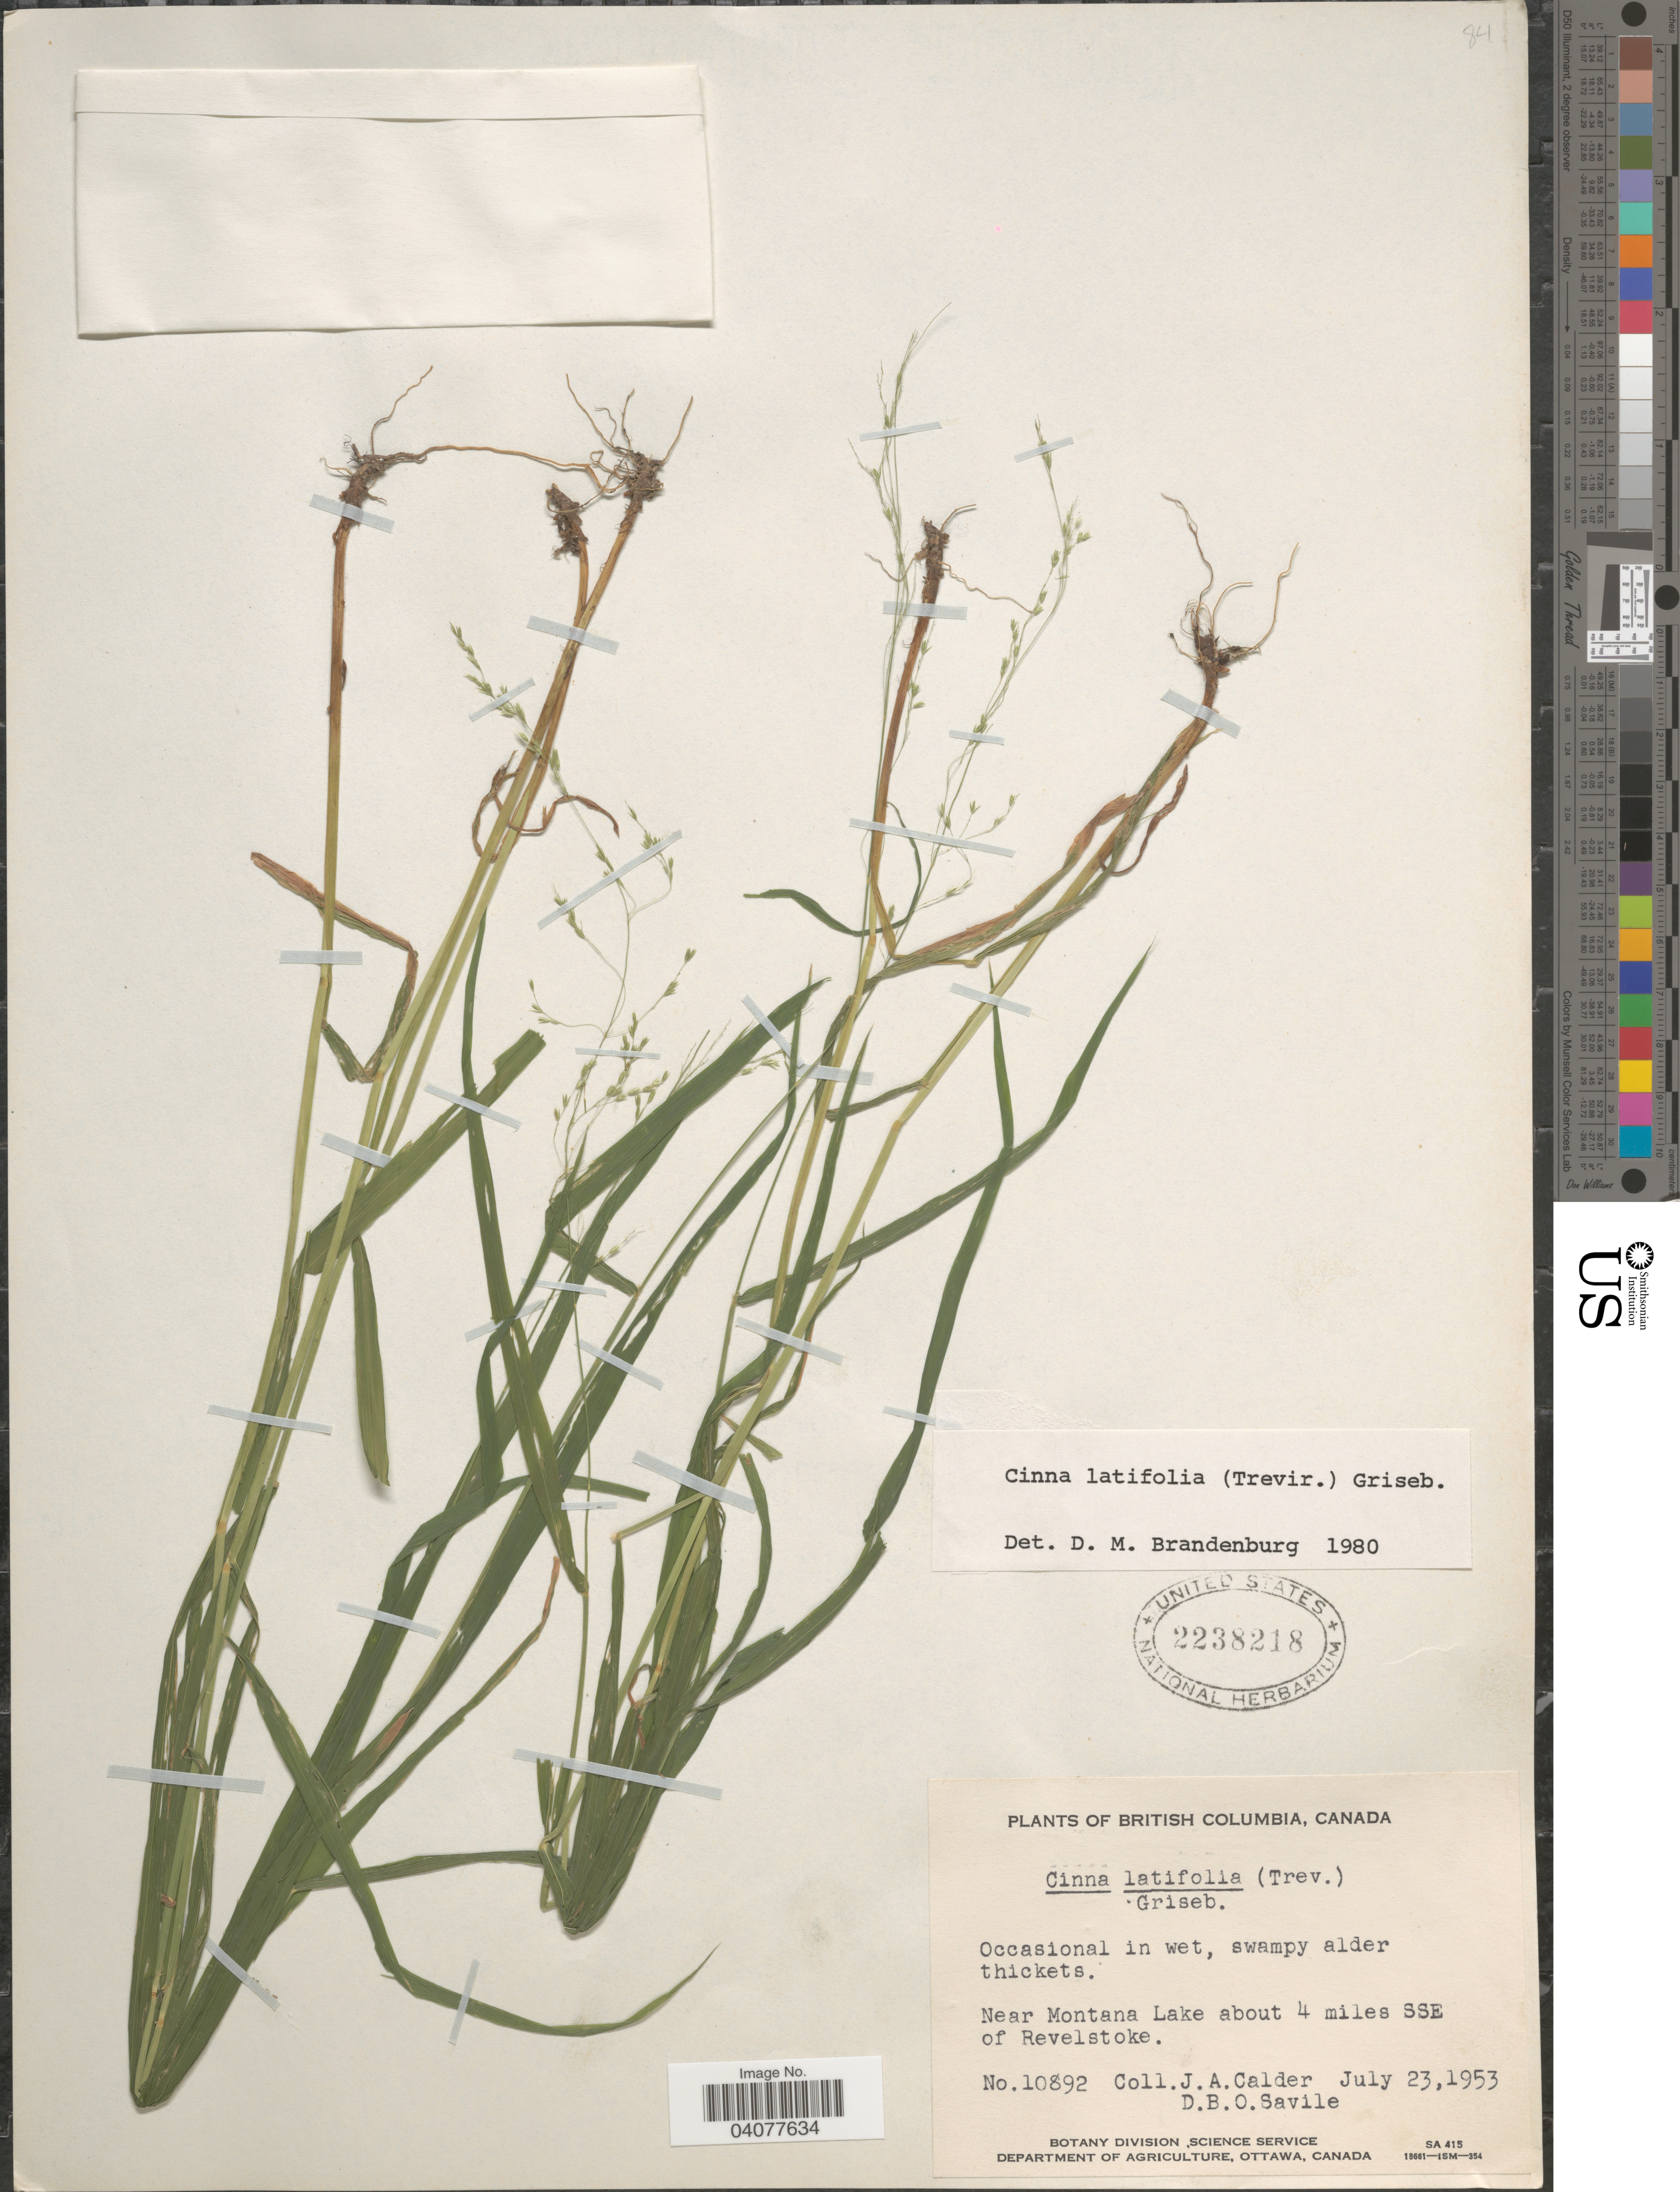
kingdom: Plantae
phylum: Tracheophyta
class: Liliopsida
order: Poales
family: Poaceae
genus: Cinna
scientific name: Cinna latifolia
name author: (Trevir. ex Goeppert) Griseb.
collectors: J. A. Calder & D. Savile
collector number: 10892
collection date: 1953-07-23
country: Canada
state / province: British Columbia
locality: Near Montana Lake about 4 miles SSE of Revelstoke.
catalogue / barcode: US 2238218